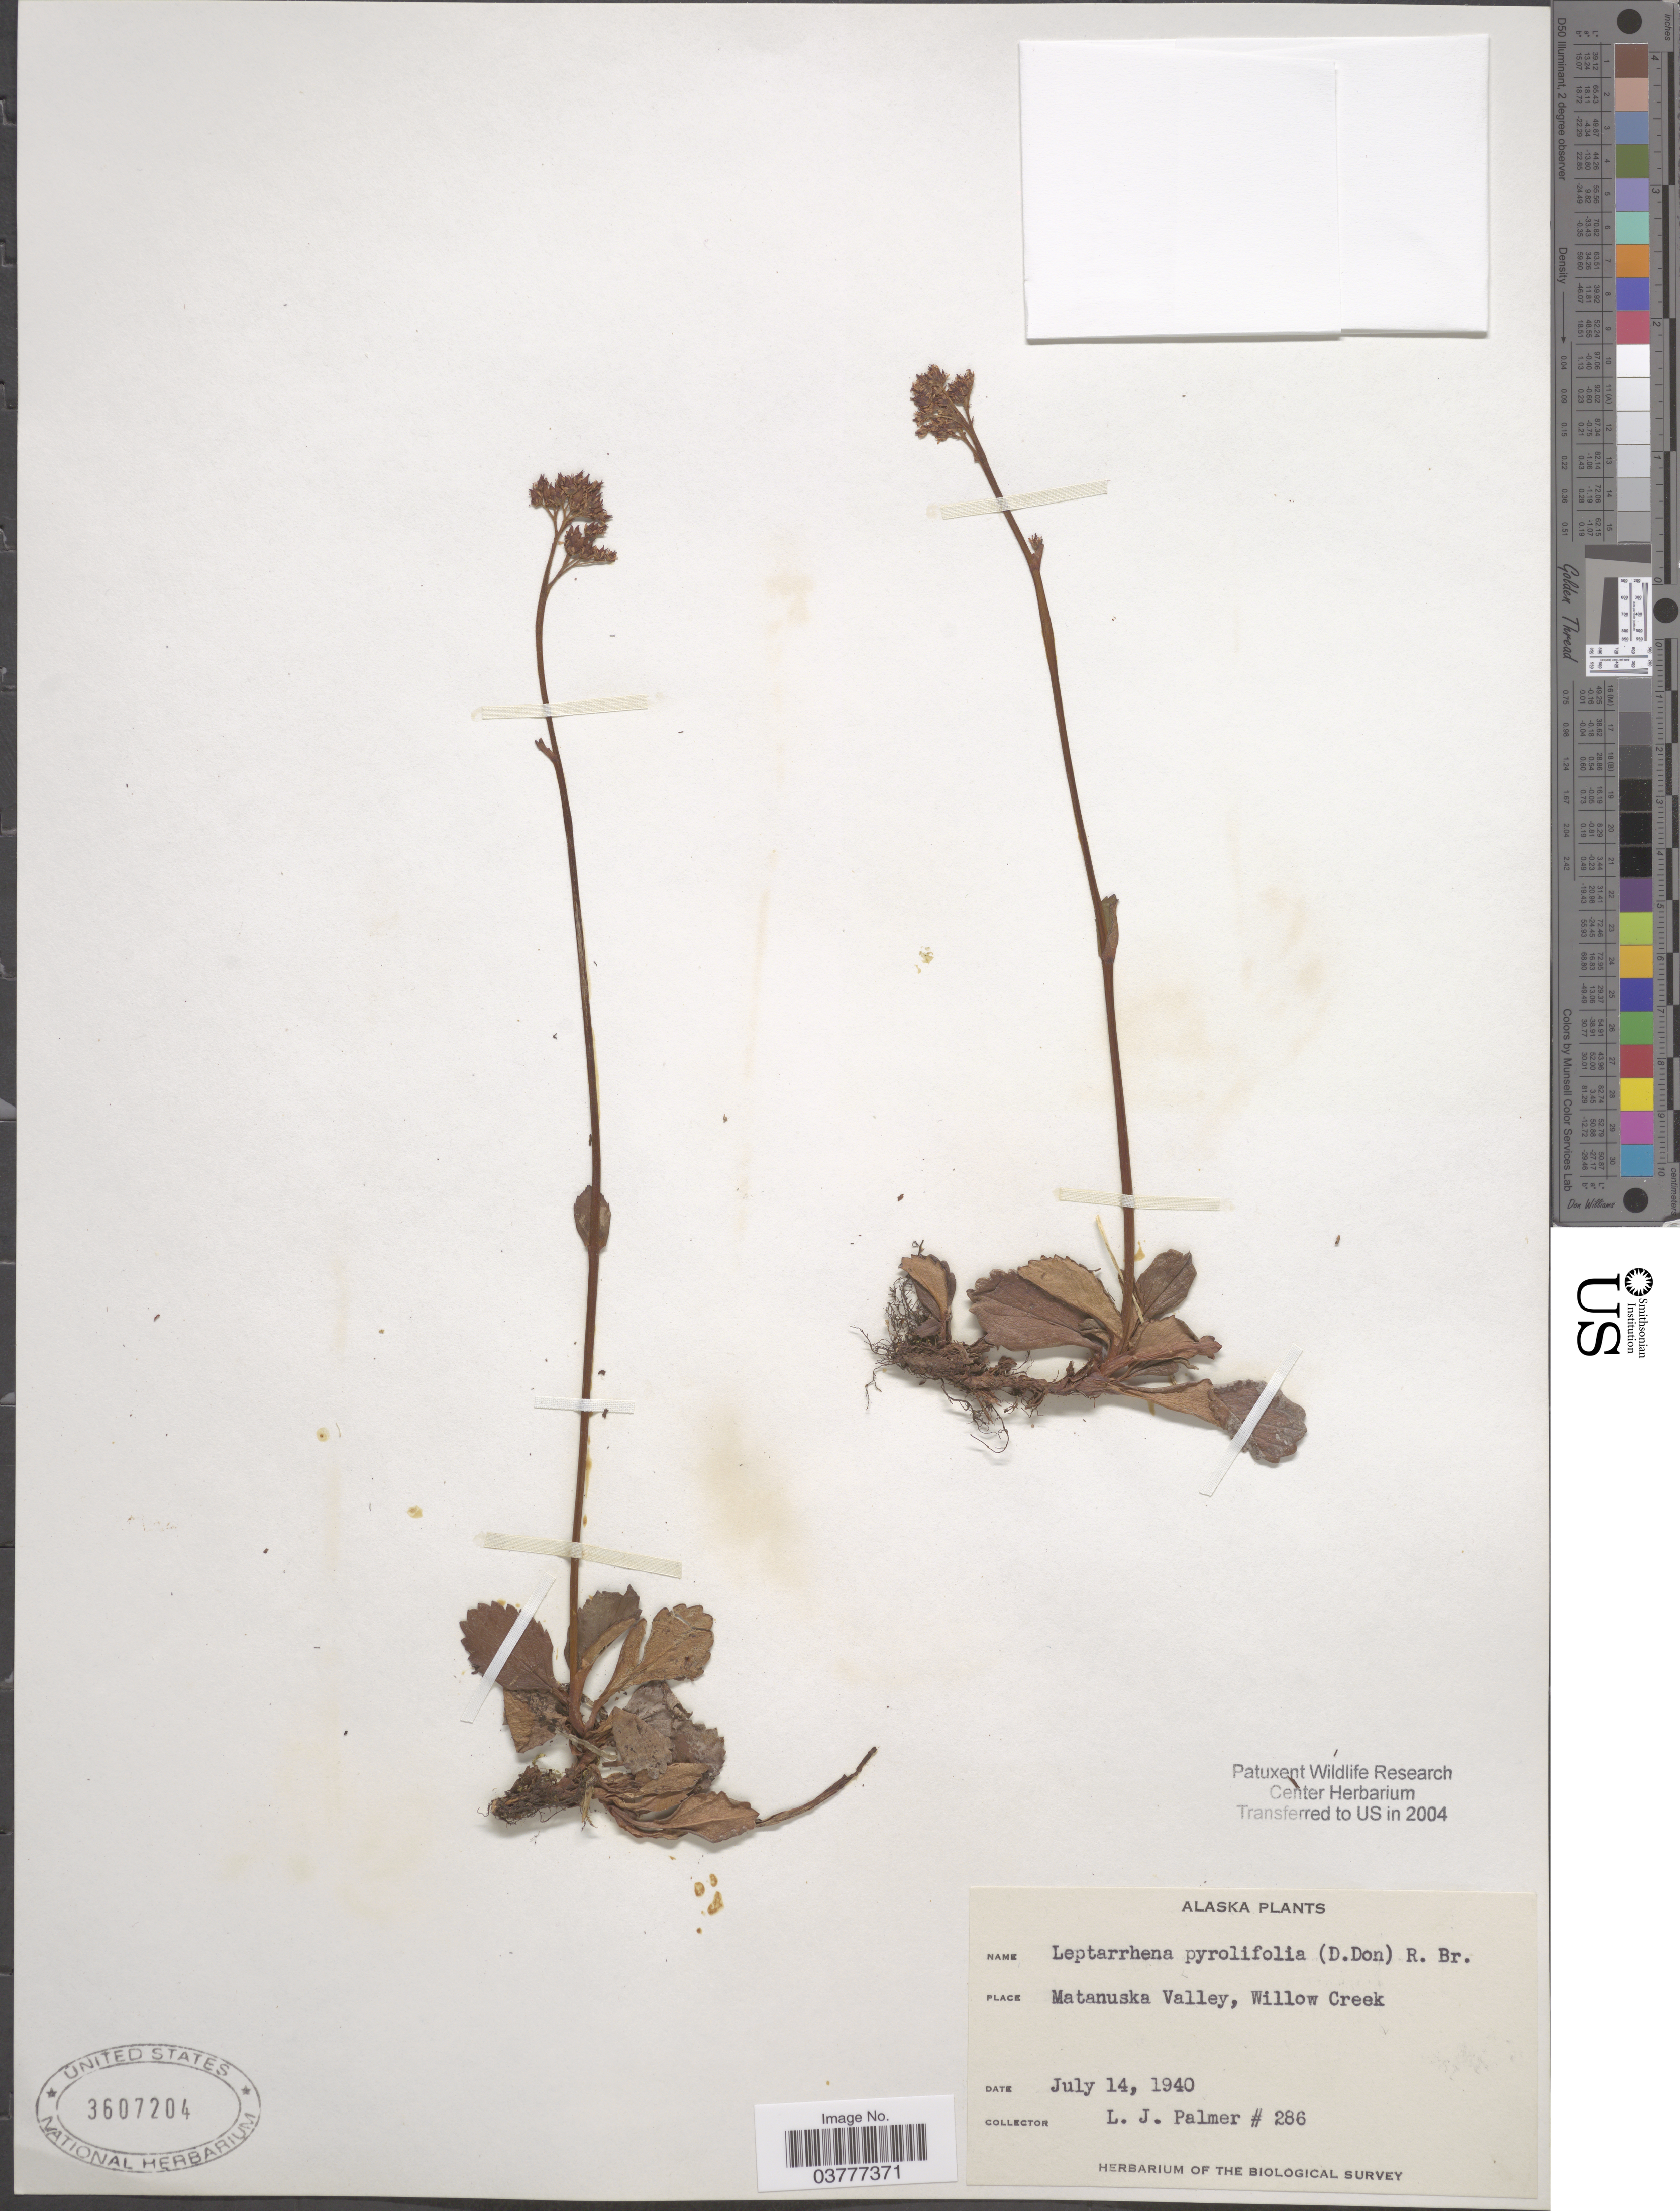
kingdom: Plantae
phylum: Tracheophyta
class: Magnoliopsida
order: Saxifragales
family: Saxifragaceae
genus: Leptarrhena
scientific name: Leptarrhena pyrolifolia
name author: (D. Don) Ser.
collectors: L. J. Palmer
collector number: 286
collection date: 1940-07-14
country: United States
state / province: Alaska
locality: Matanuska Valley, Willow Creek.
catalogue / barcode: US 3607204